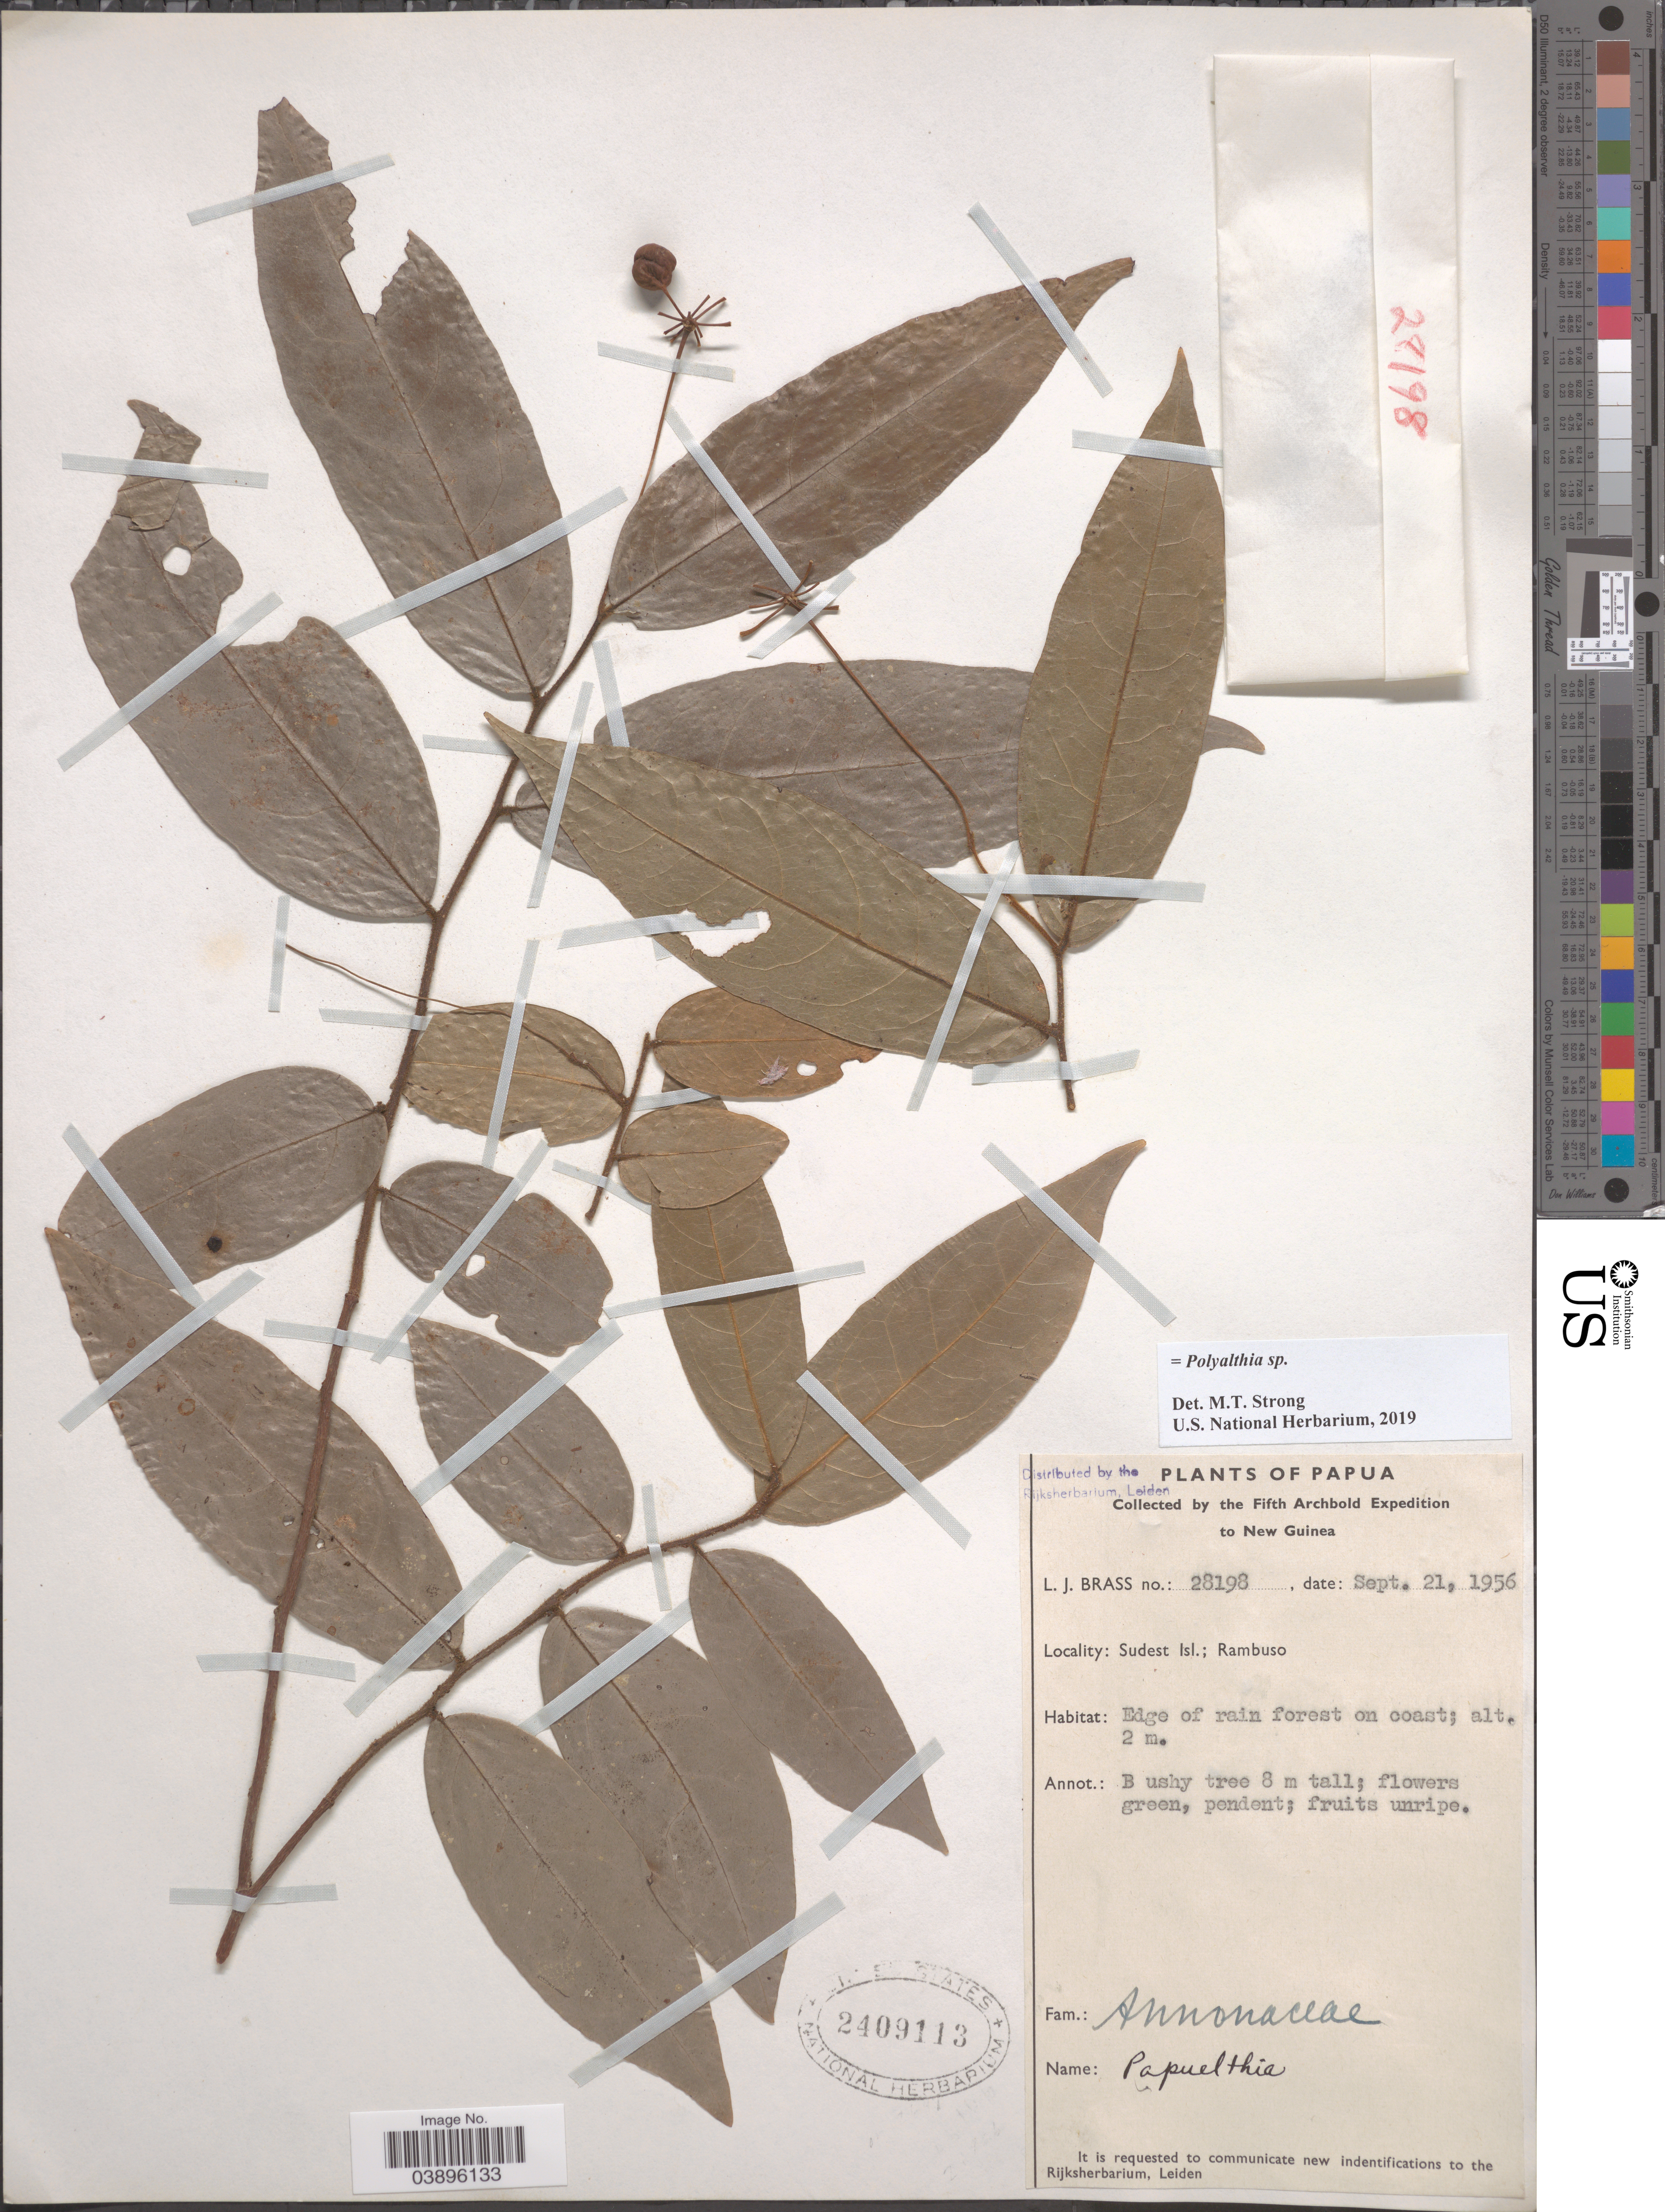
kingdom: Plantae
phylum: Tracheophyta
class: Magnoliopsida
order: Magnoliales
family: Annonaceae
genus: Polyalthia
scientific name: Polyalthia sp.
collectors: L. J. Brass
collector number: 28198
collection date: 1956-09-21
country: Papua New Guinea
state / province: Milne Bay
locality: New Guinea. Sudest Isl.; Rambuso. Edge of rain forest on coast.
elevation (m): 2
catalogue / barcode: US 2409113